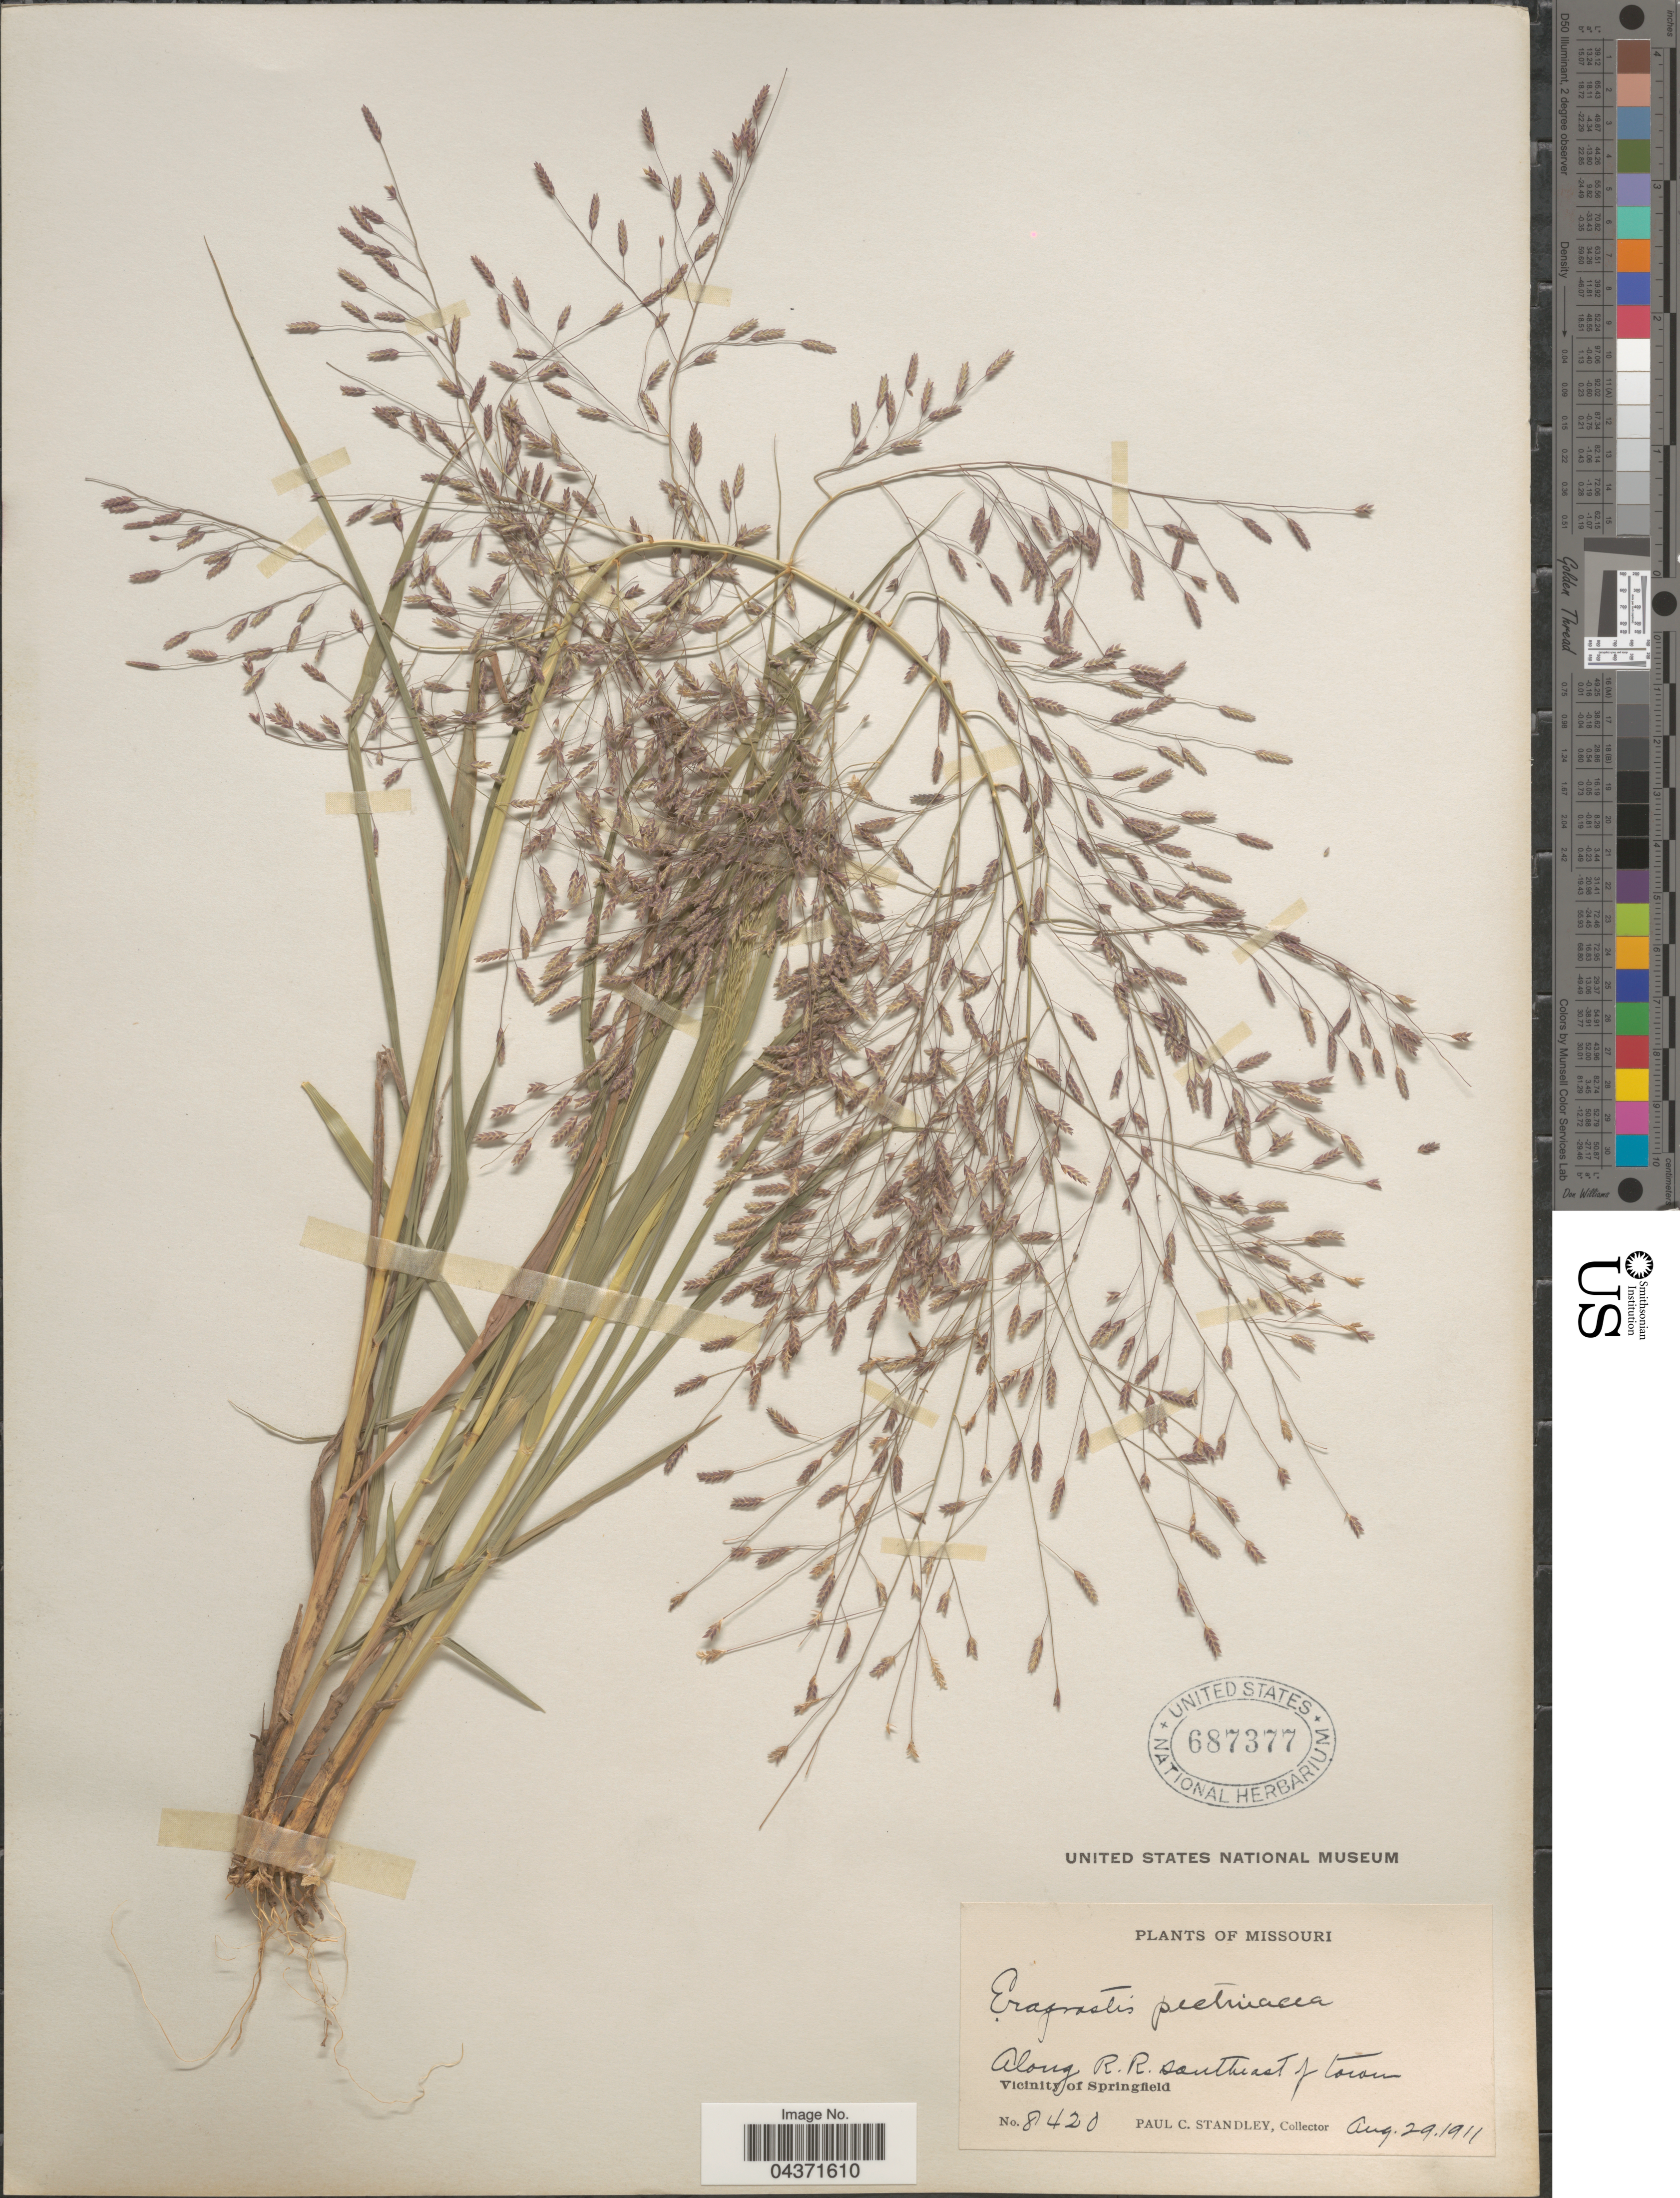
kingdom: Plantae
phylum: Tracheophyta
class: Liliopsida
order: Poales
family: Poaceae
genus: Eragrostis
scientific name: Eragrostis spectabilis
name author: (Pursh) Steud.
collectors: P. C. Standley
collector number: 8420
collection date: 1911-08-29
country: United States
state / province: Missouri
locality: Along R.R. southeast of town. Vicinity of Springfield.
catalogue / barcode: US 687377